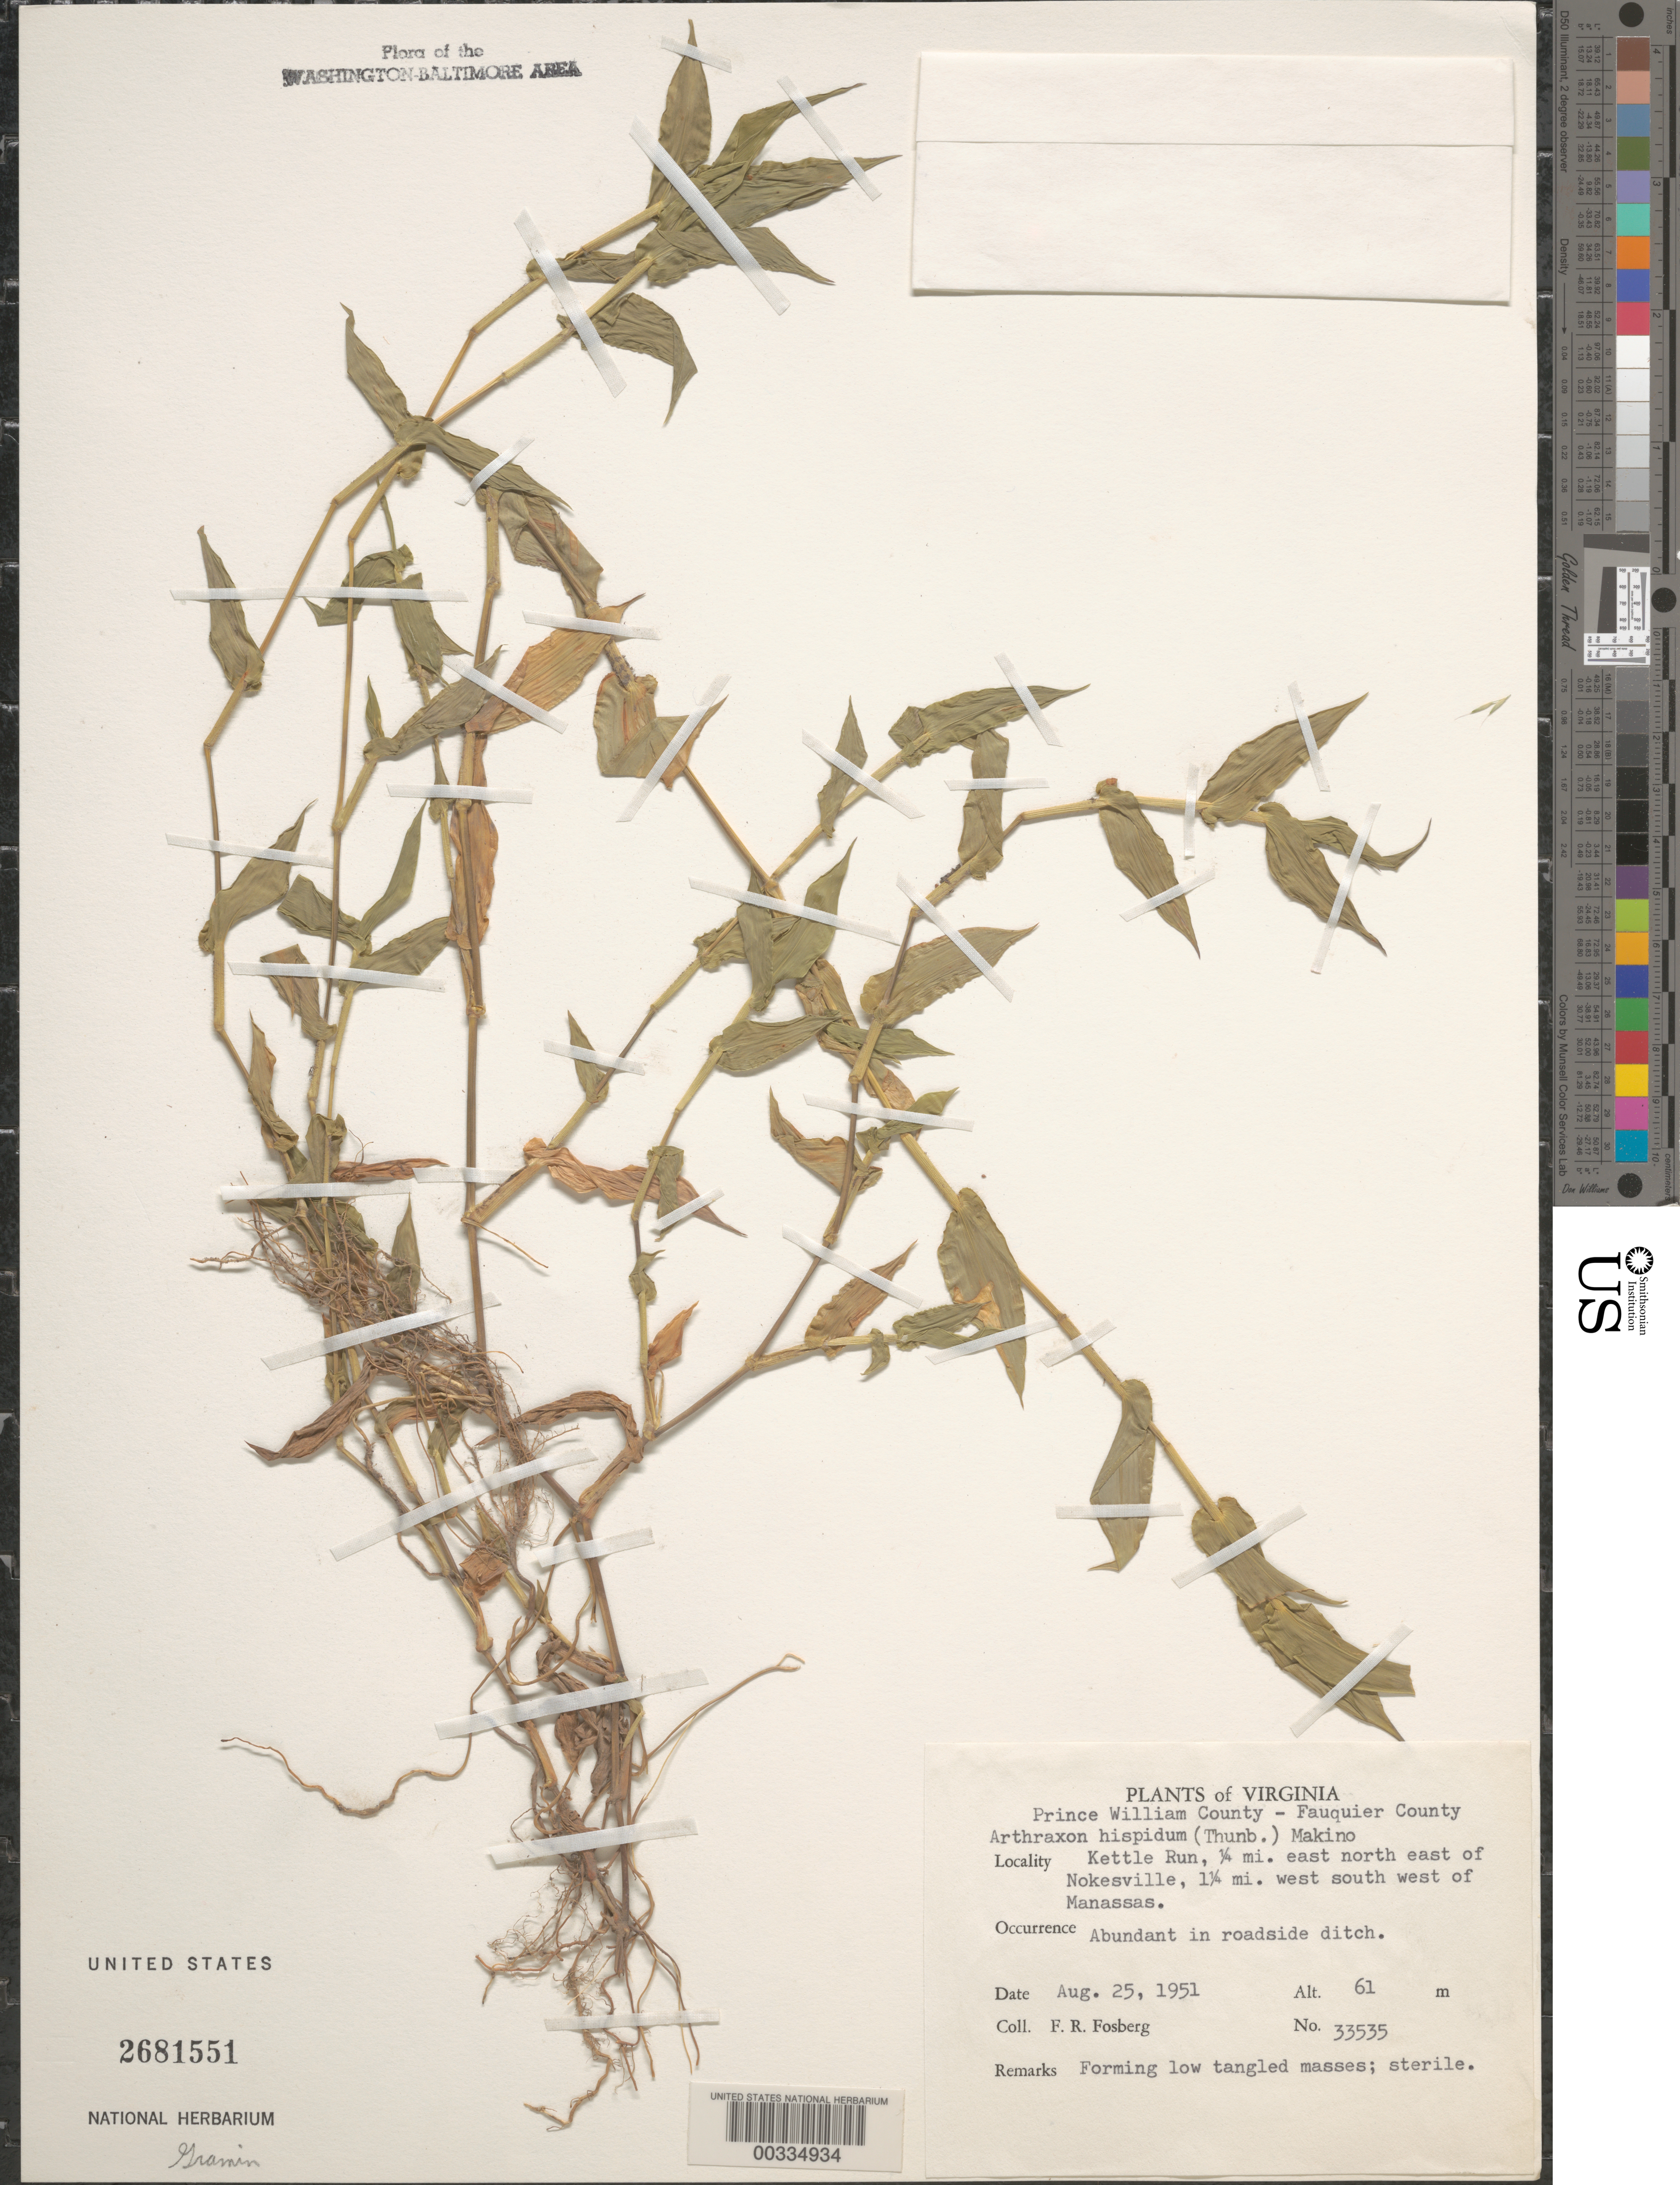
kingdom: Plantae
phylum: Tracheophyta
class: Liliopsida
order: Poales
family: Poaceae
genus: Arthraxon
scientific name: Arthraxon hispidus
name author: (Thunb.) Makino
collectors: F. R. Fosberg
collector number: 33535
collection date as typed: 25 Aug 1951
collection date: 1951-08-25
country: United States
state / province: Virginia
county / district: Prince William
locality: Kettle Run, east-northeast of Nokesville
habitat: In roadside ditch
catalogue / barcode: US 2681551